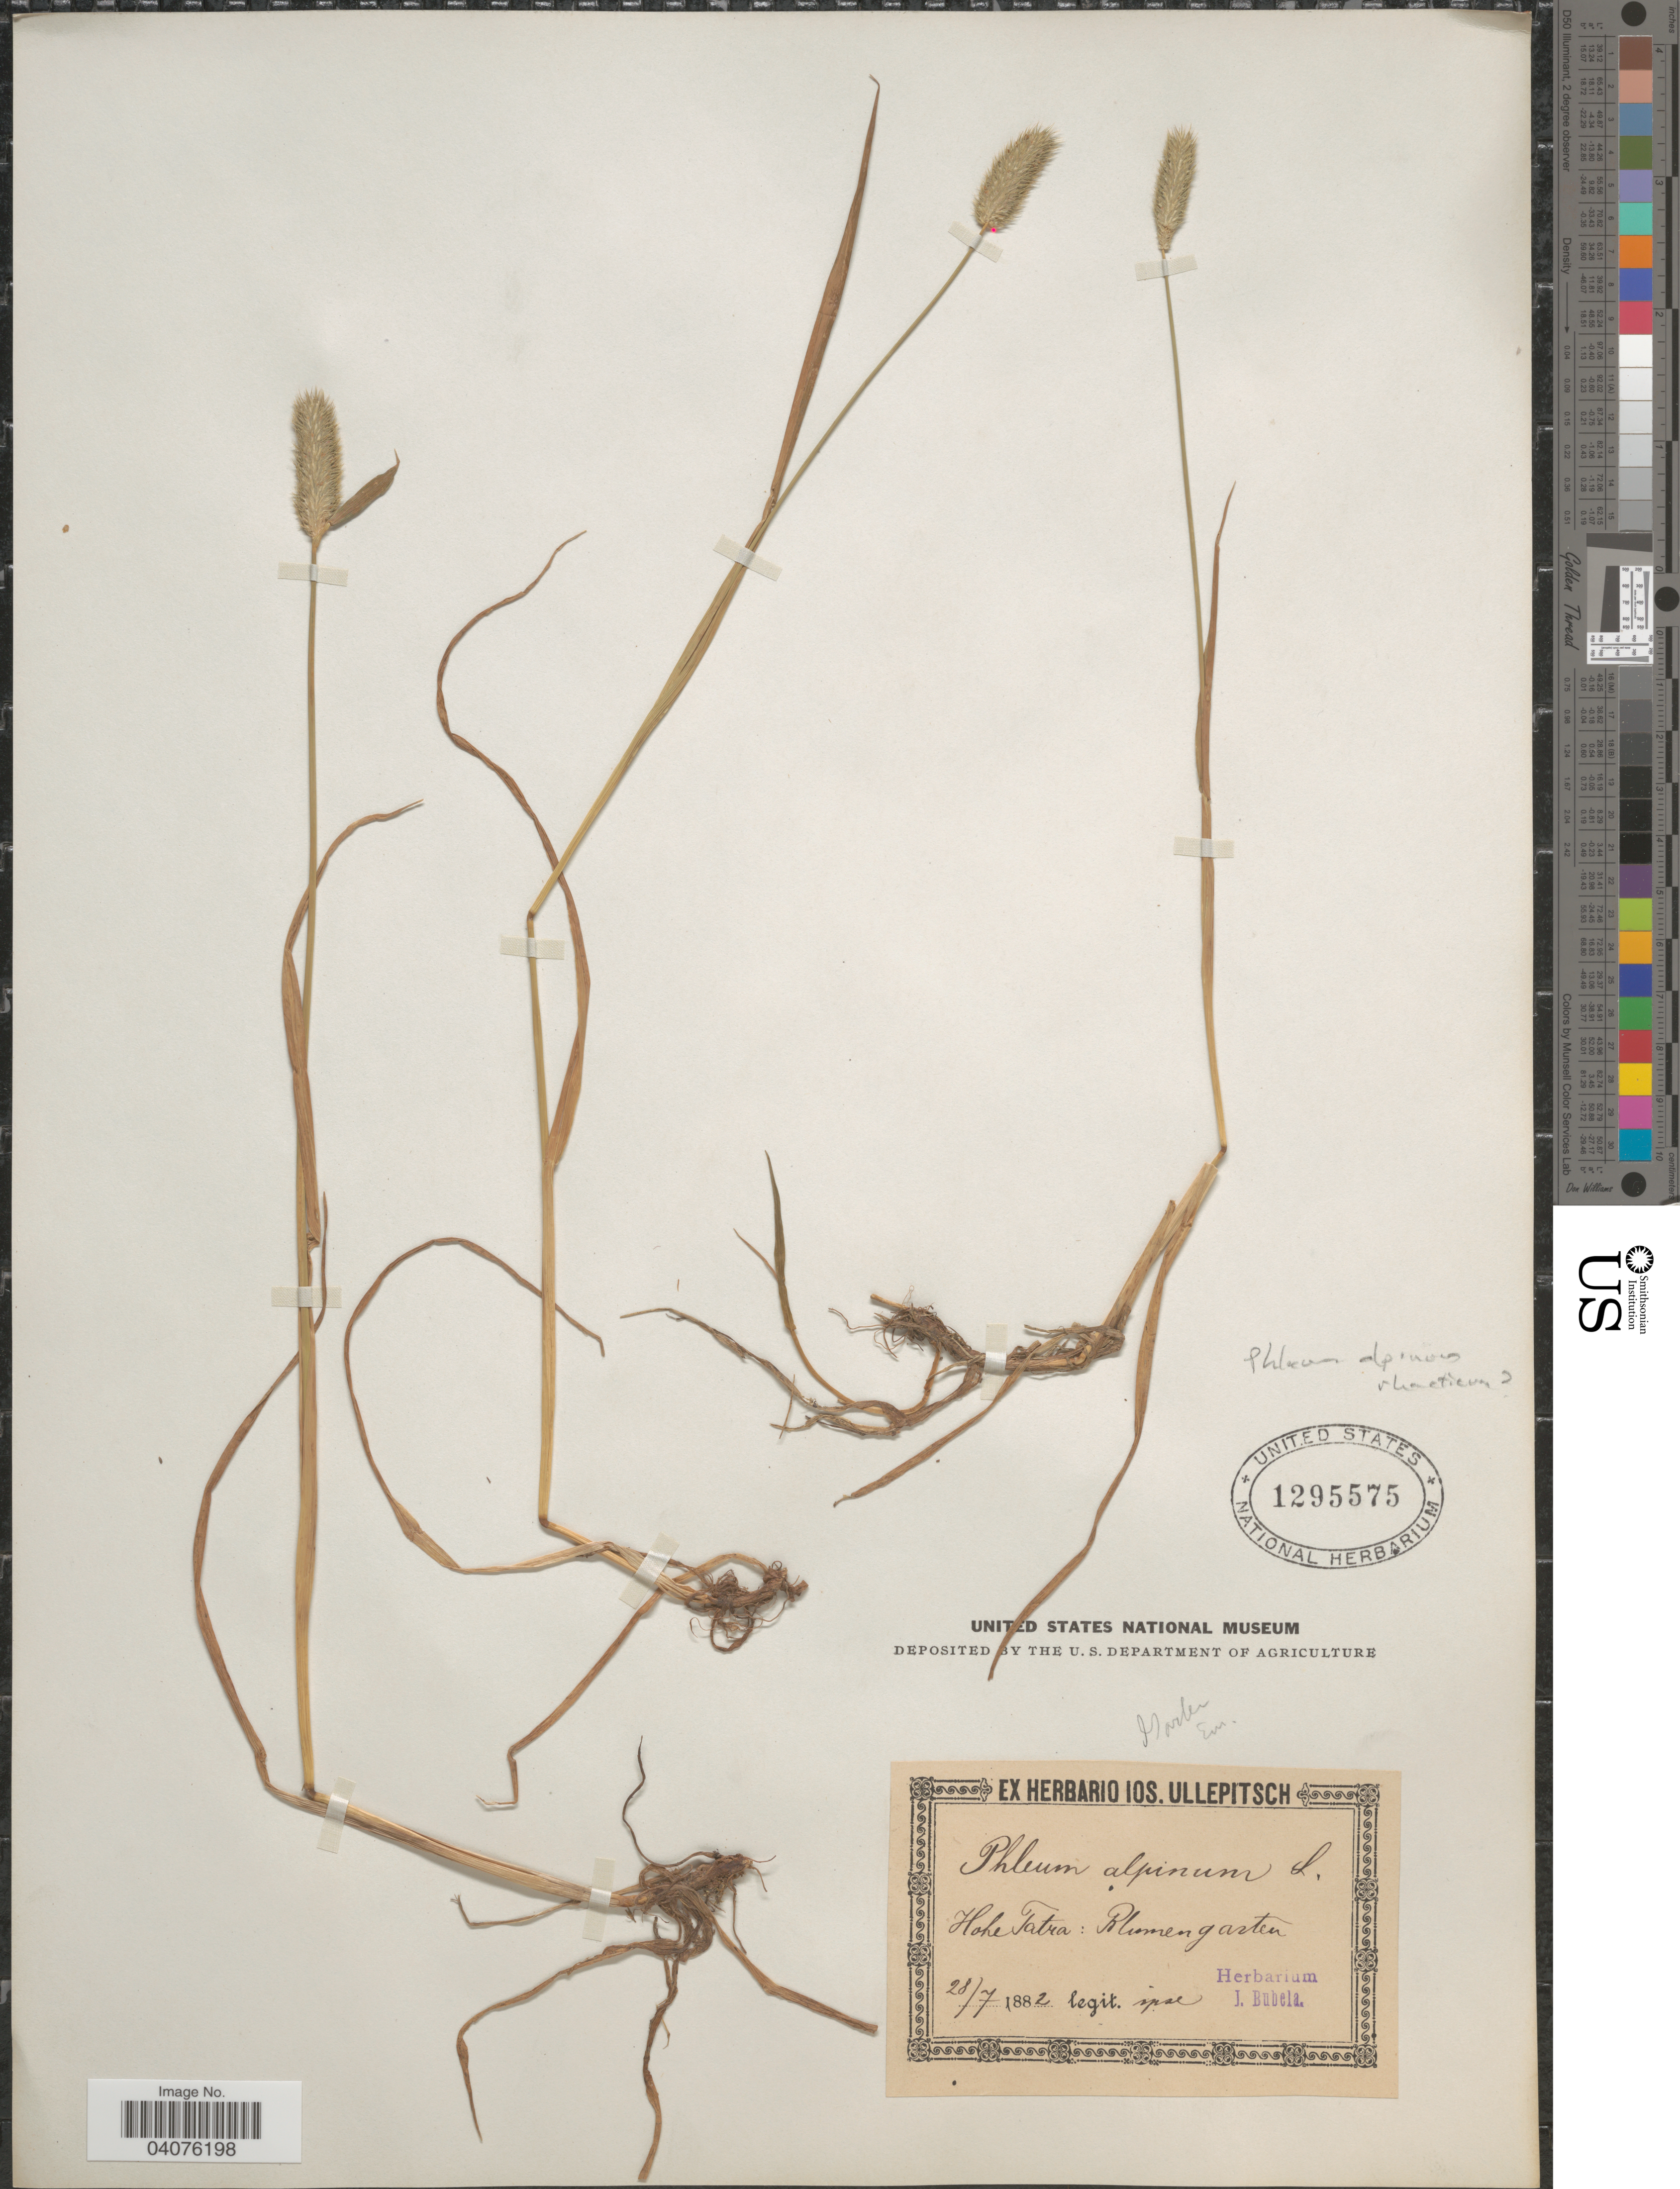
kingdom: Plantae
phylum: Tracheophyta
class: Liliopsida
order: Poales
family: Poaceae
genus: Phleum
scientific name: Phleum alpinum subsp. rhaeticum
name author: Humphries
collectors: J. Bubela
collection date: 1882-07-28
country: Slovakia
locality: Hohe Tatra: Blumen garten.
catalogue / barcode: US 1295575